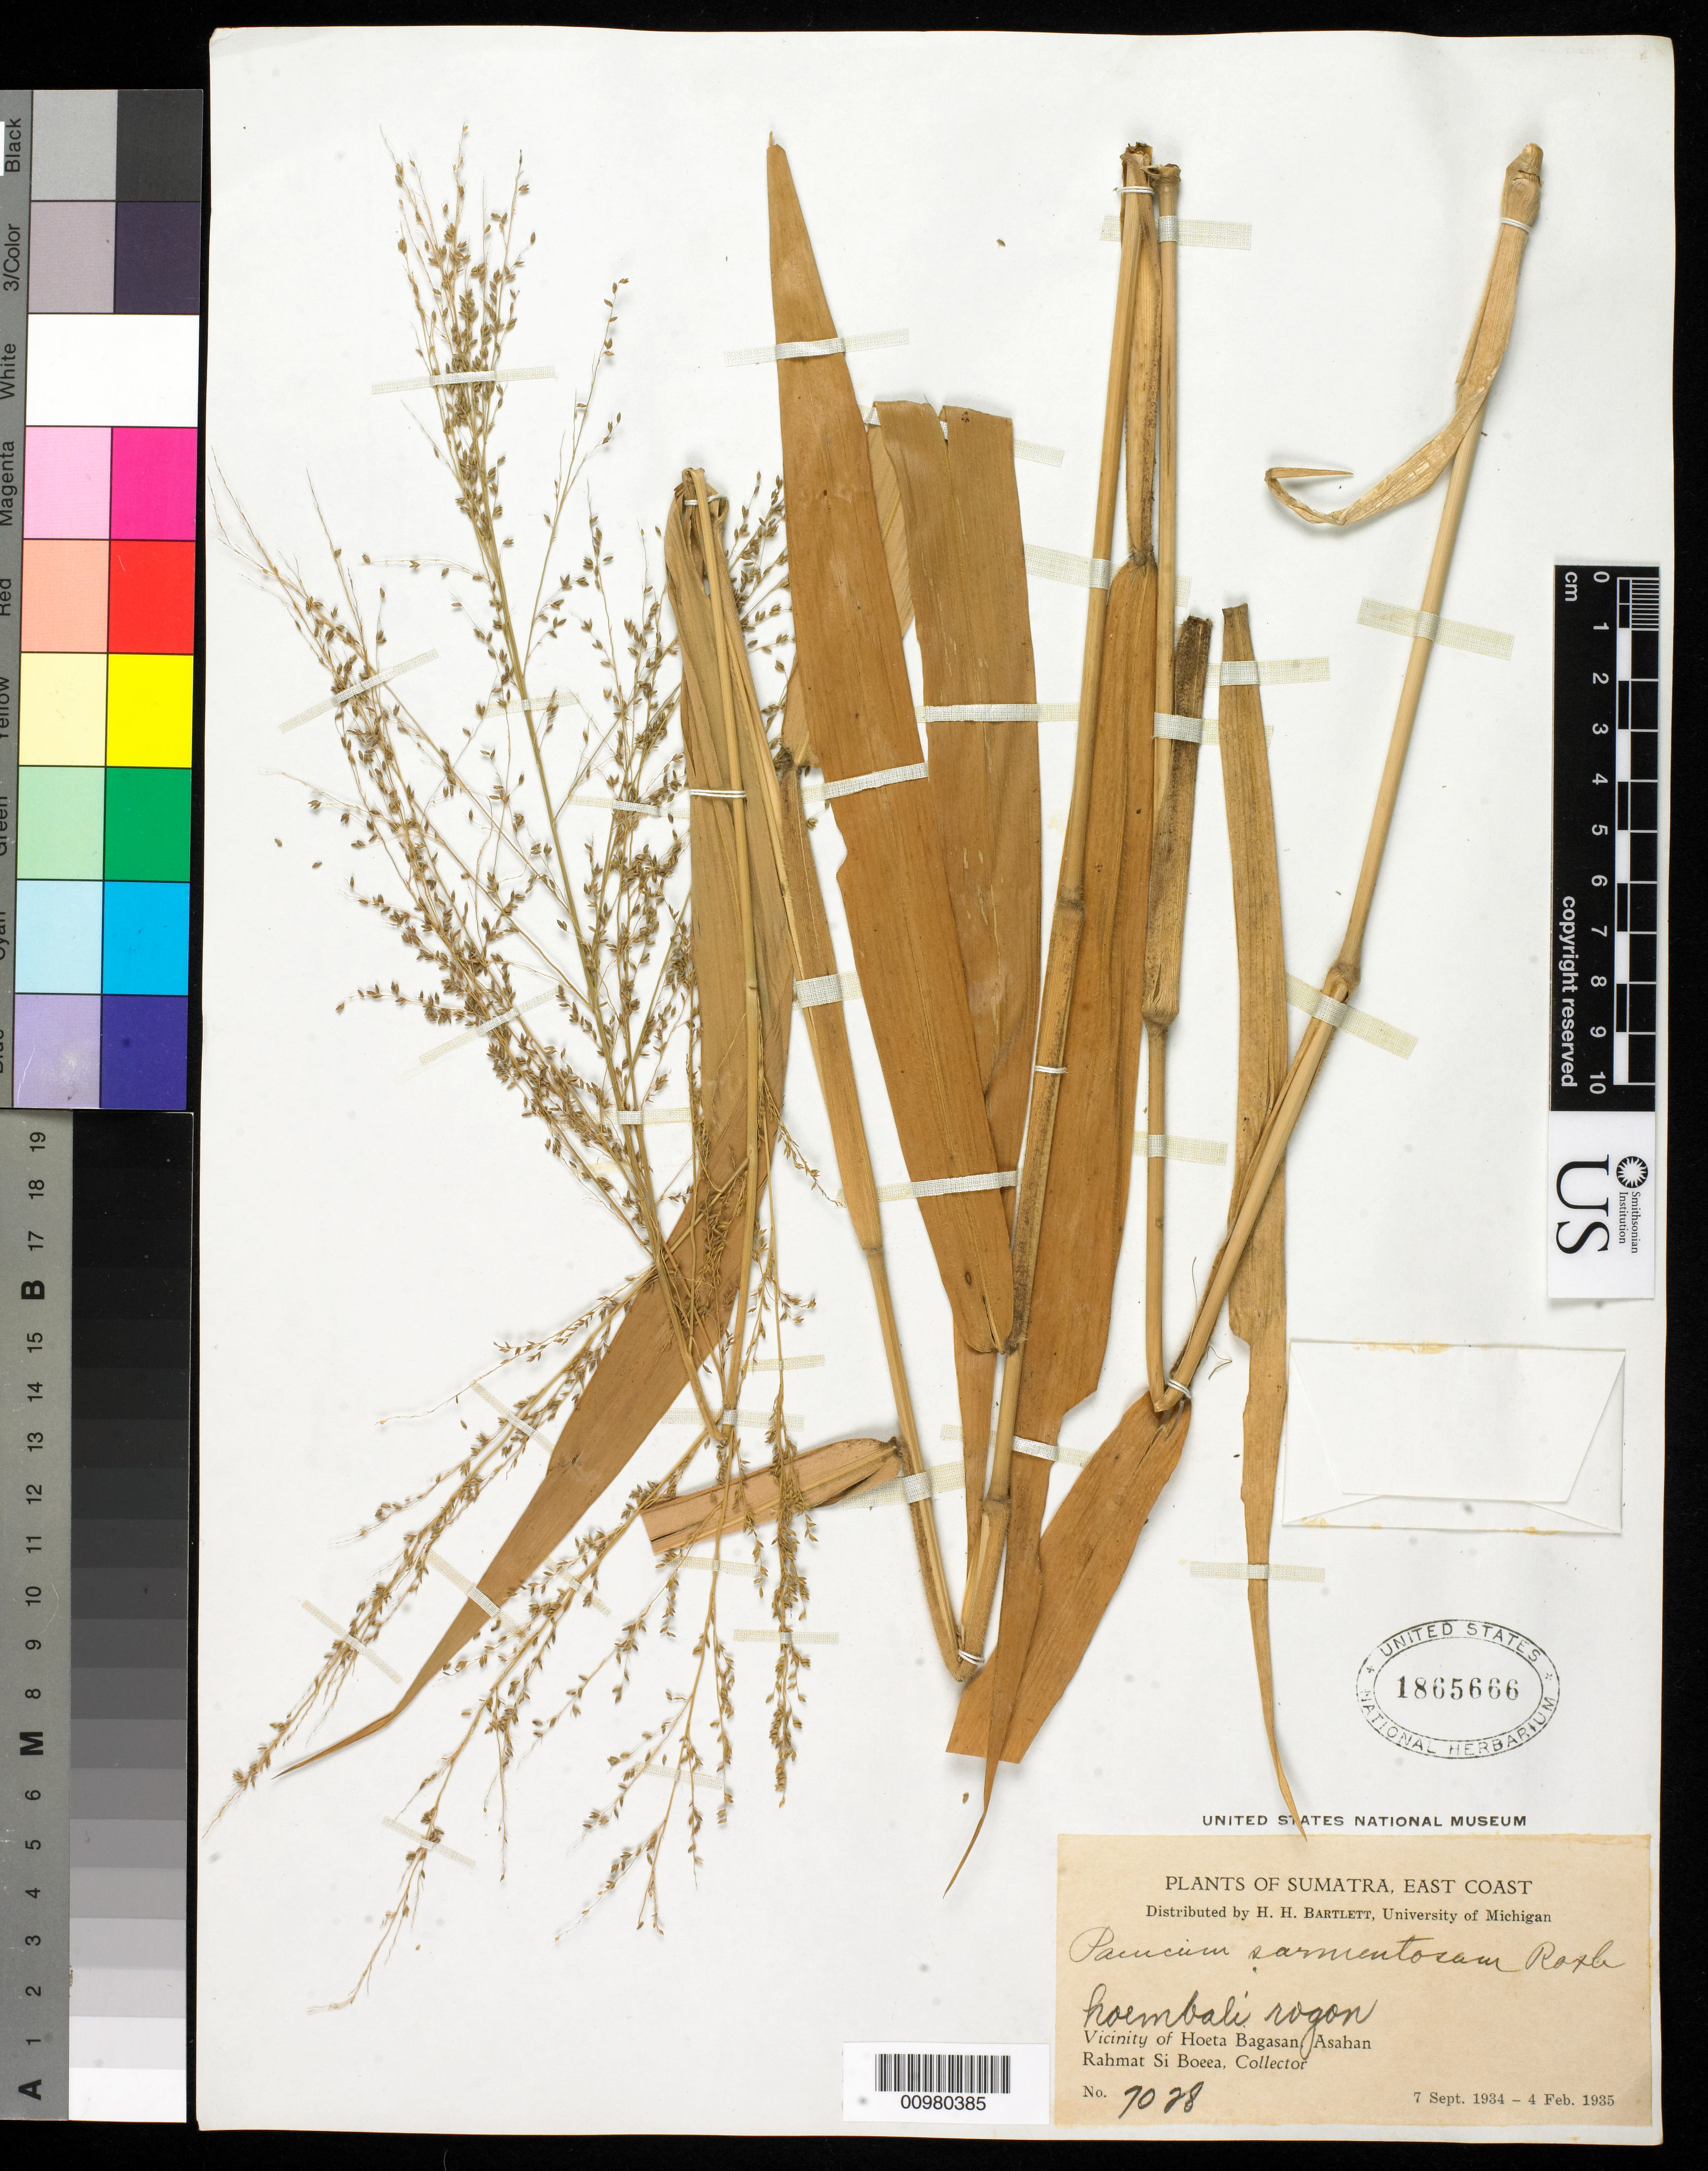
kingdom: Plantae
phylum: Tracheophyta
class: Liliopsida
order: Poales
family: Poaceae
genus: Panicum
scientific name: Panicum sarmentosum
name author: Roxb.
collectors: Rahmat Si Boeea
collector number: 7028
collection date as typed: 07 Sep 1934 to 04 Feb 1935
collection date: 1934-09-07/1935-02-04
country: Indonesia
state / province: Sumatra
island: Sumatra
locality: (East Coast) Vicinity of Hoeta Bagasan, Asahan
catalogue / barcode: US 1865666